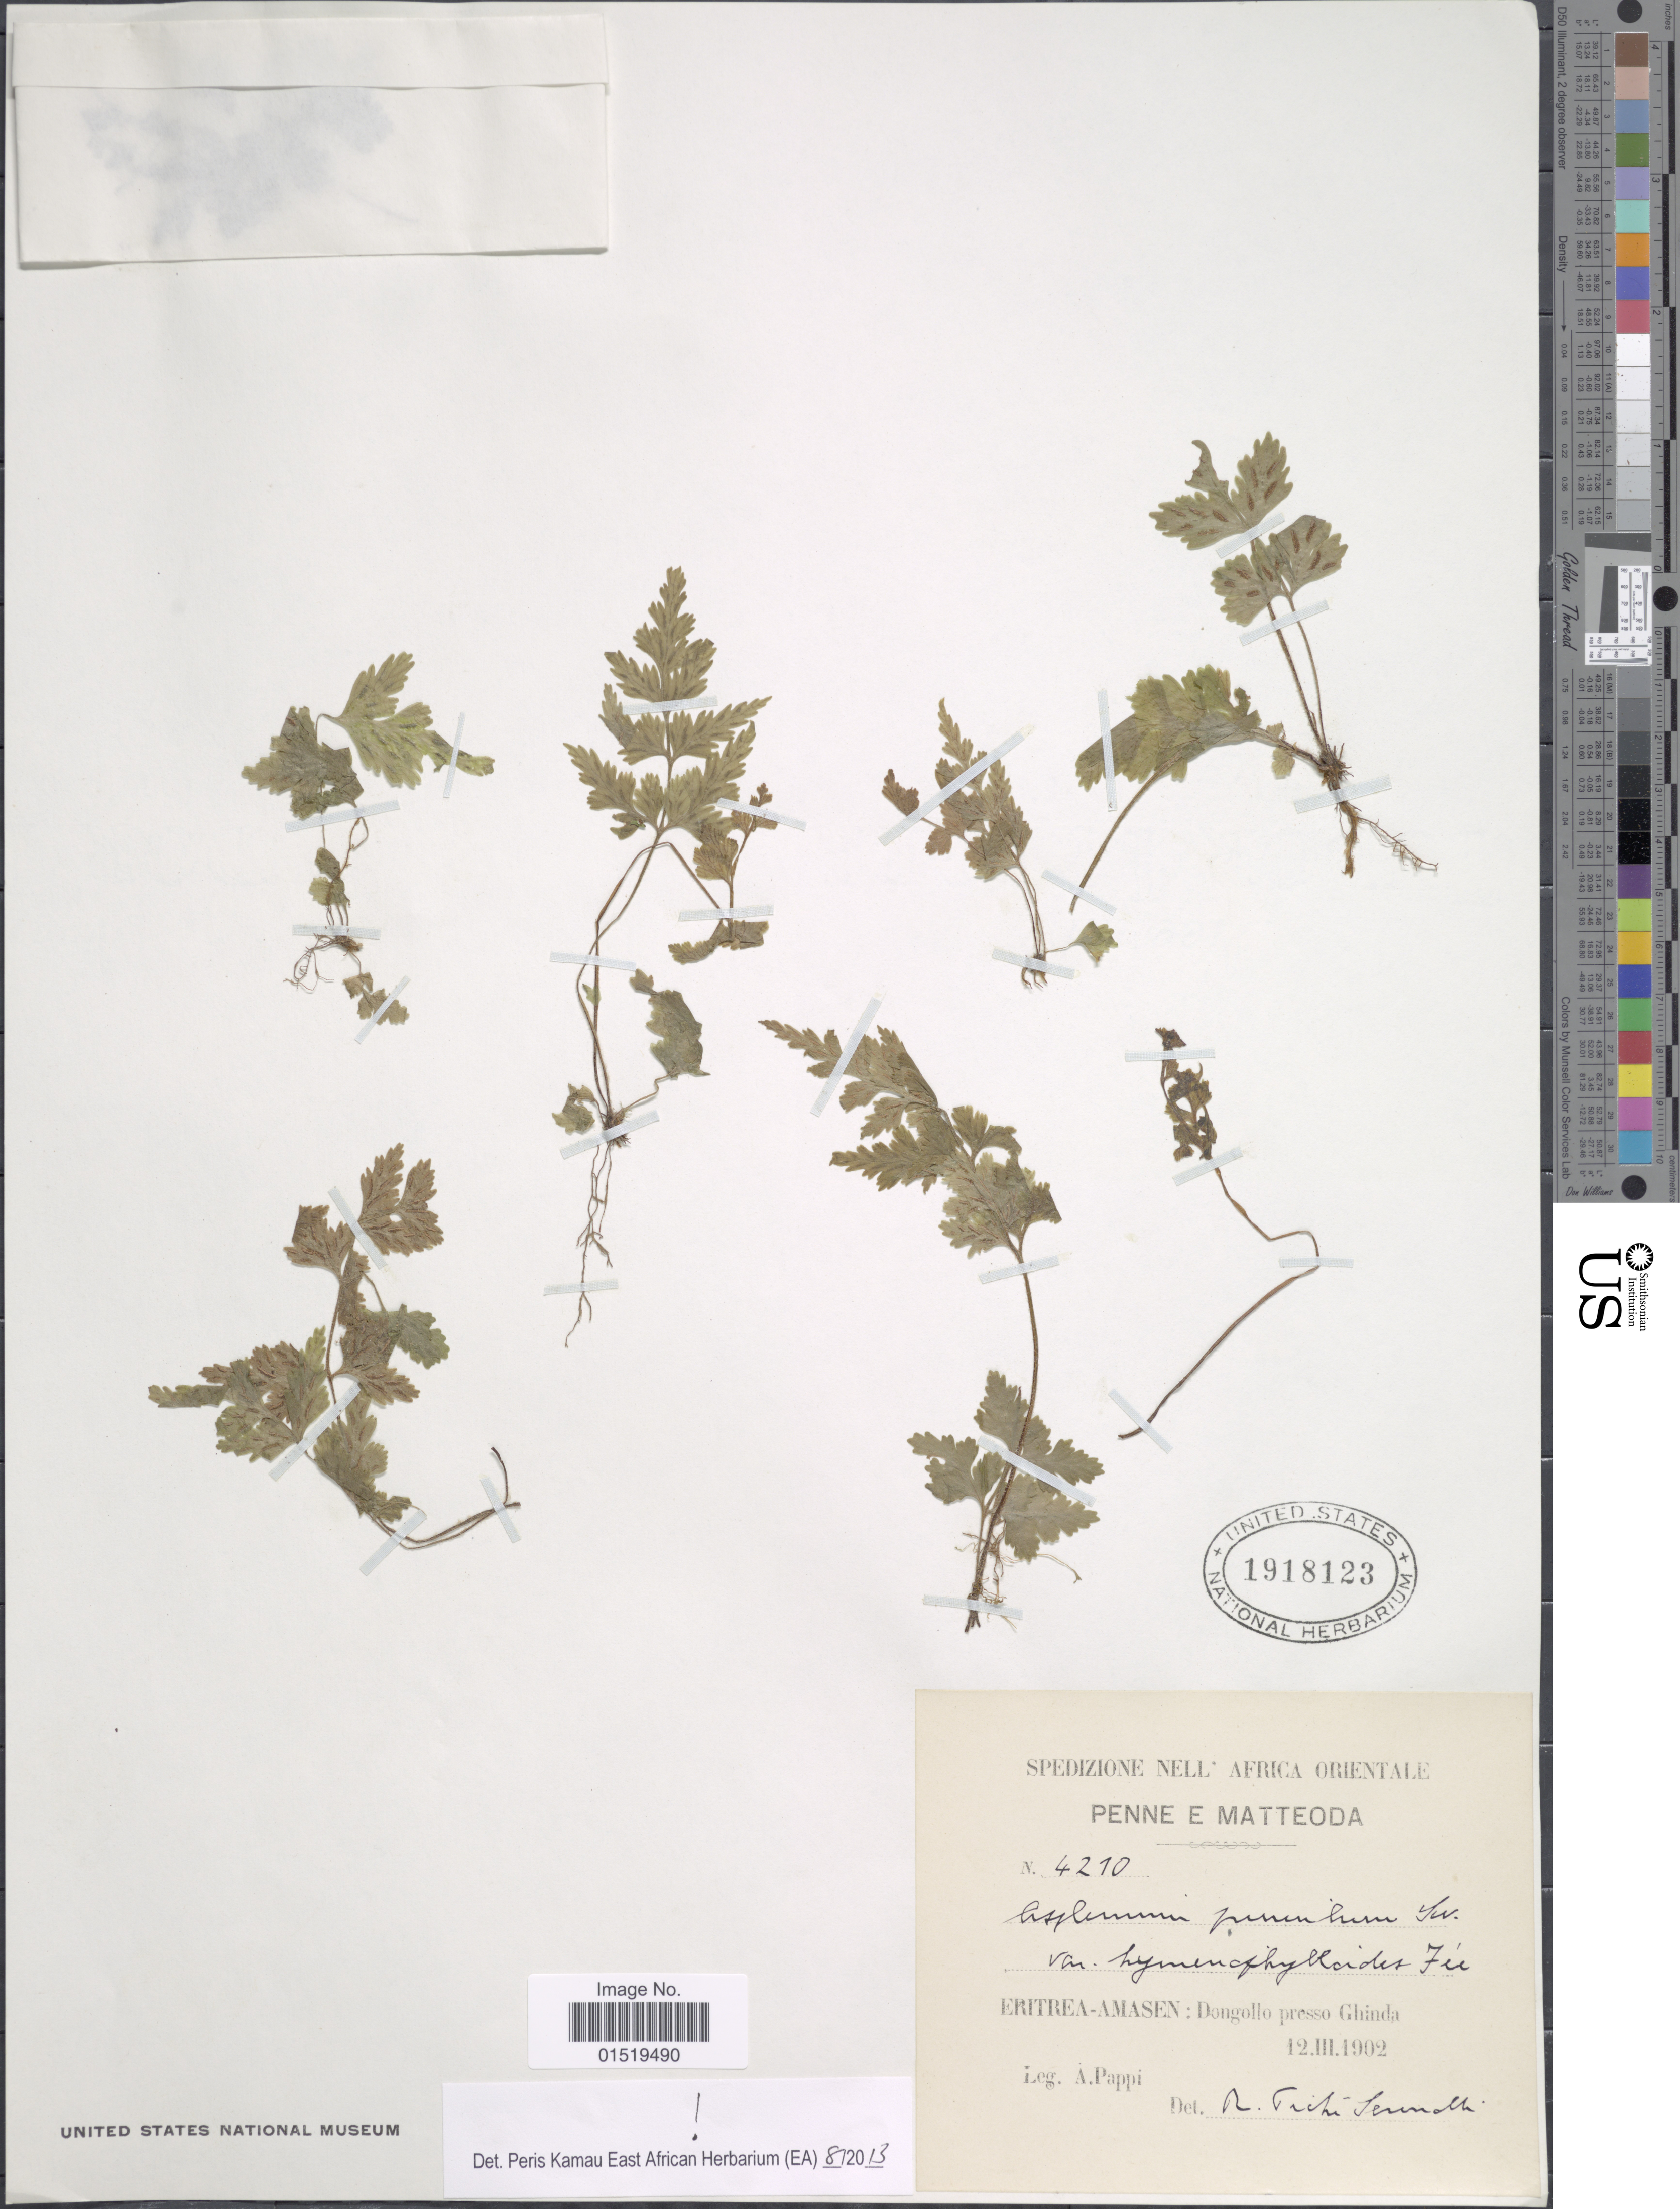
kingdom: Plantae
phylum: Tracheophyta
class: Polypodiopsida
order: Polypodiales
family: Aspleniaceae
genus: Asplenium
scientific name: Asplenium pumilum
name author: Sw.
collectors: A. Pappi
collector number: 4210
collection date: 1902-03-12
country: Eritrea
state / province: Gash-Barka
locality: Spedizione Nell Africa Orientale. Penne e Matteoda. Eritrea-Amasen: Dongollo presso Ghanda.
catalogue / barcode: US 1918123